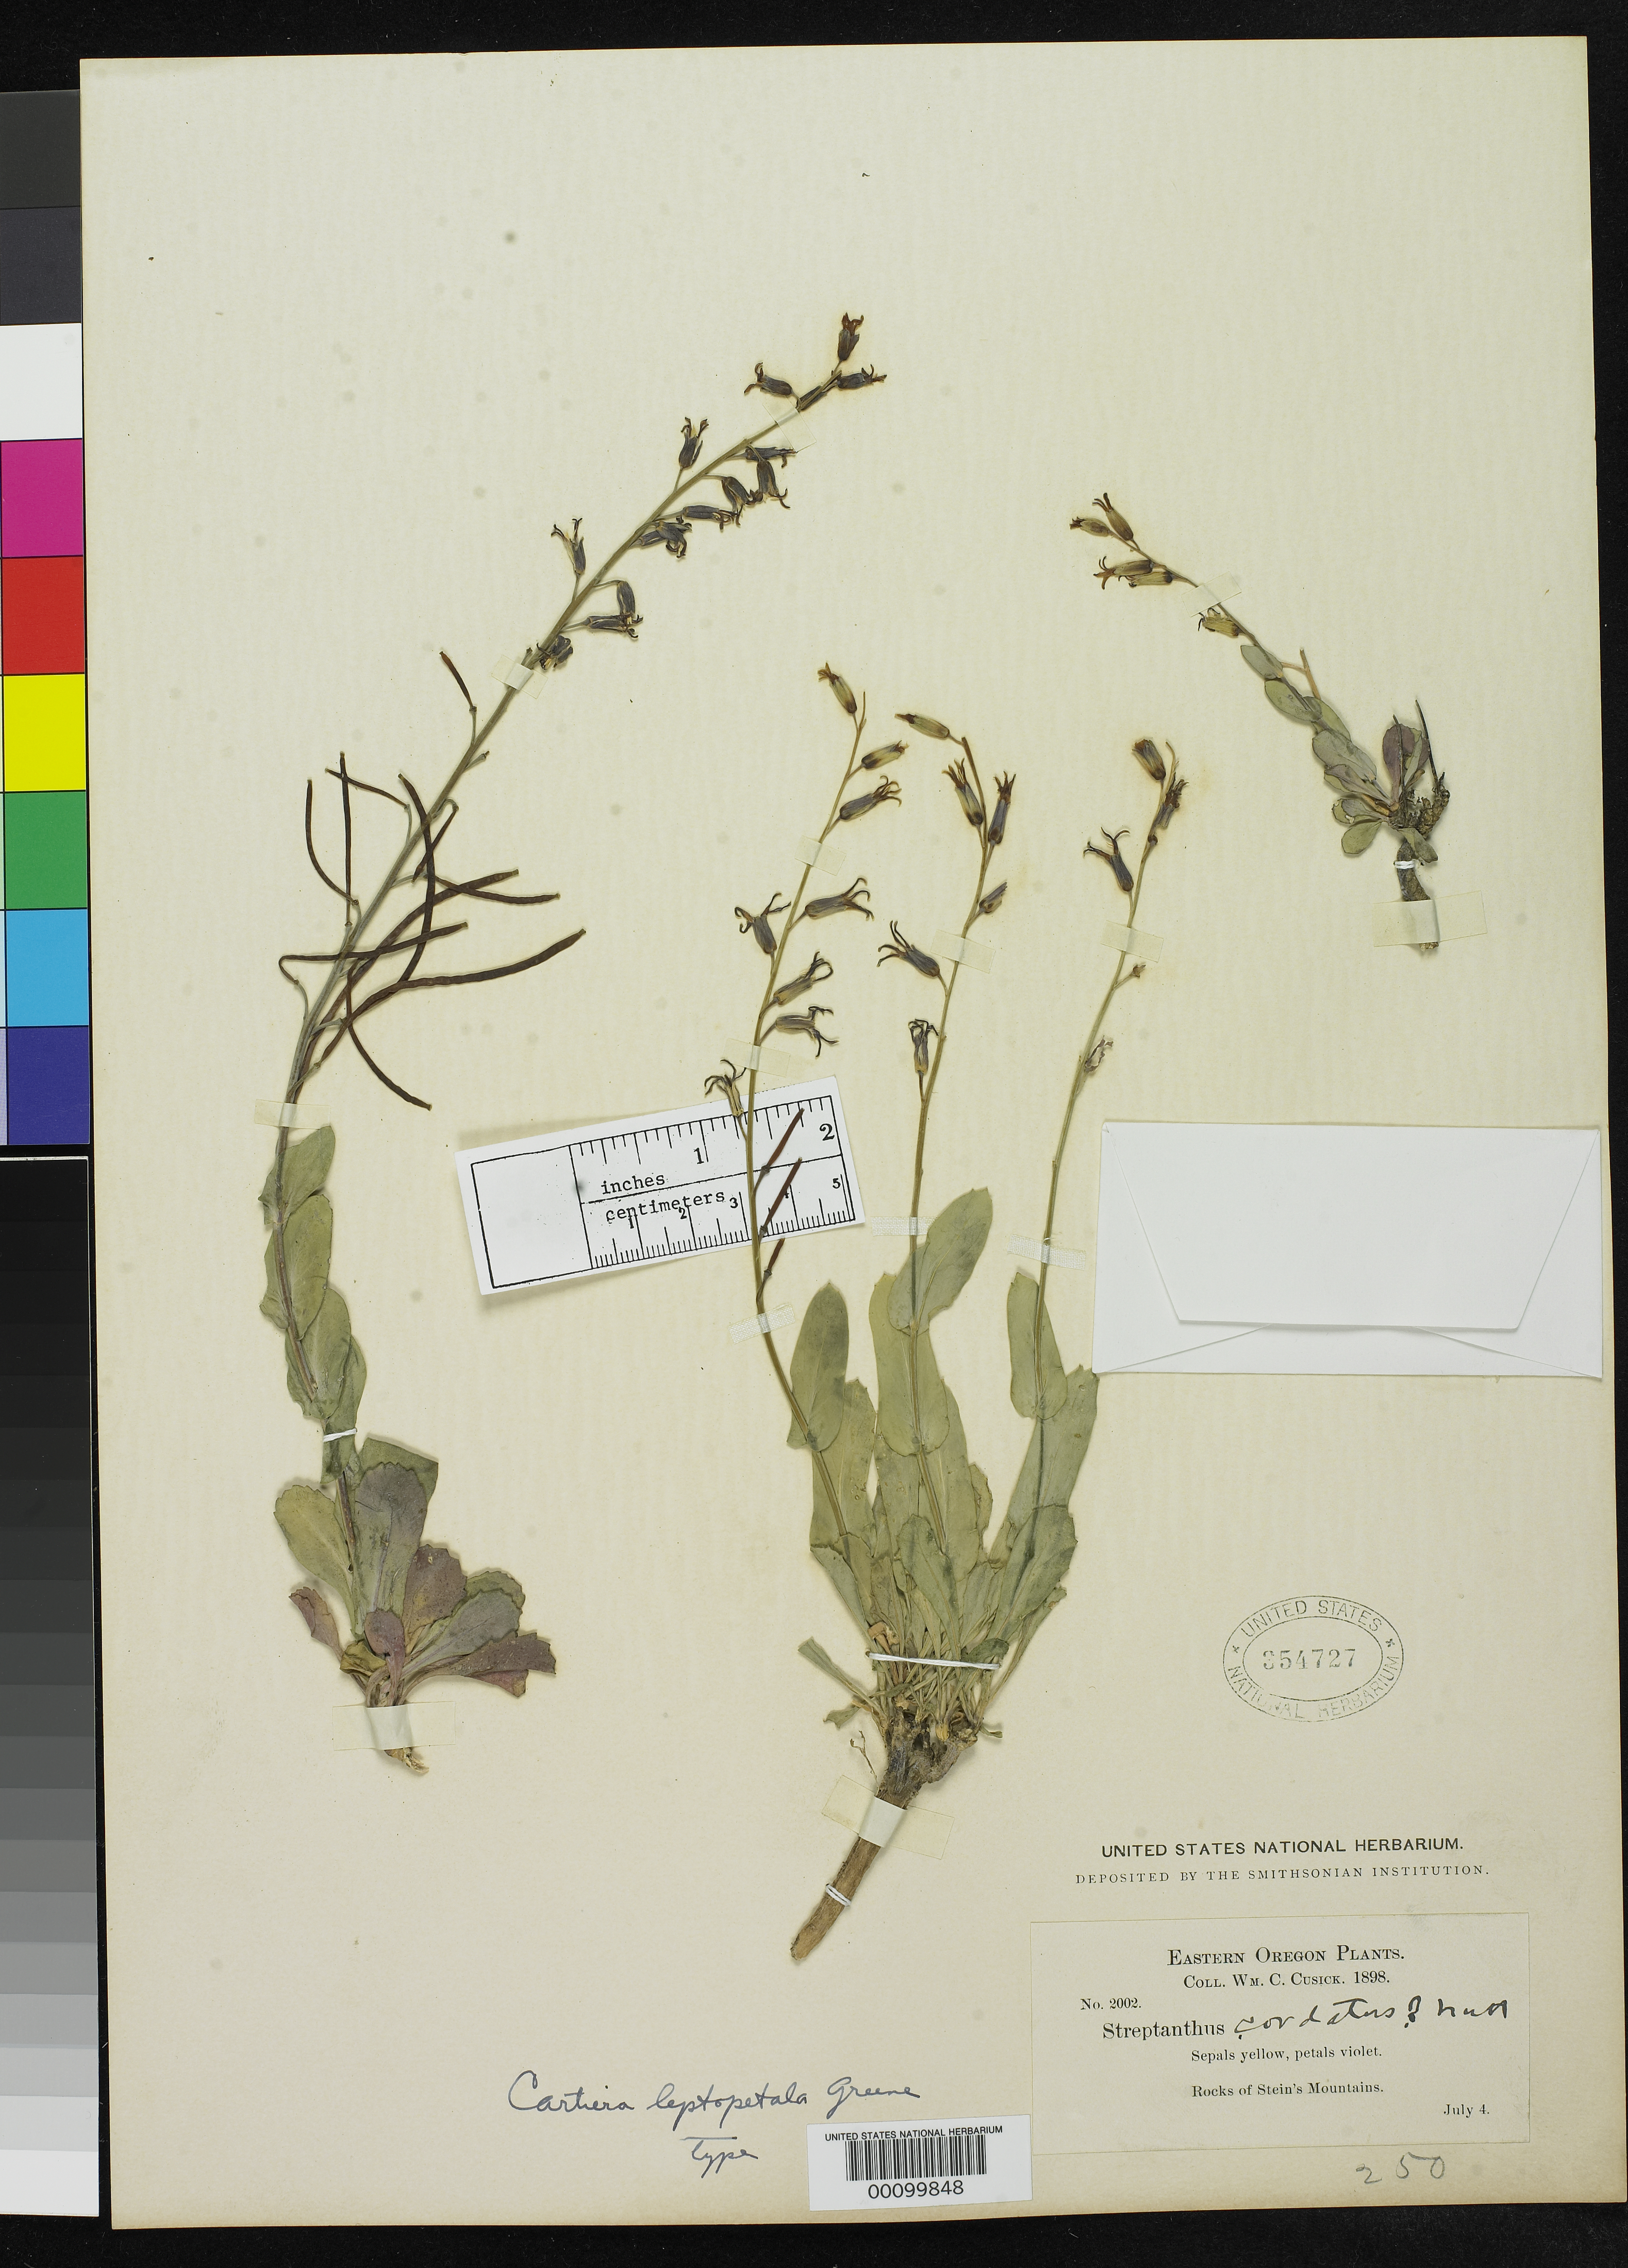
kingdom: Plantae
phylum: Tracheophyta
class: Magnoliopsida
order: Brassicales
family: Brassicaceae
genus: Cartiera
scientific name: Cartiera leptopetala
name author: Greene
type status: Holotype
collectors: W. C. Cusick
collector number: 2002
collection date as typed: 04 Jul 1898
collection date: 1898-07-04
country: United States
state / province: Oregon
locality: Rocks on Stein's Mountains.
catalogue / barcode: US 354727